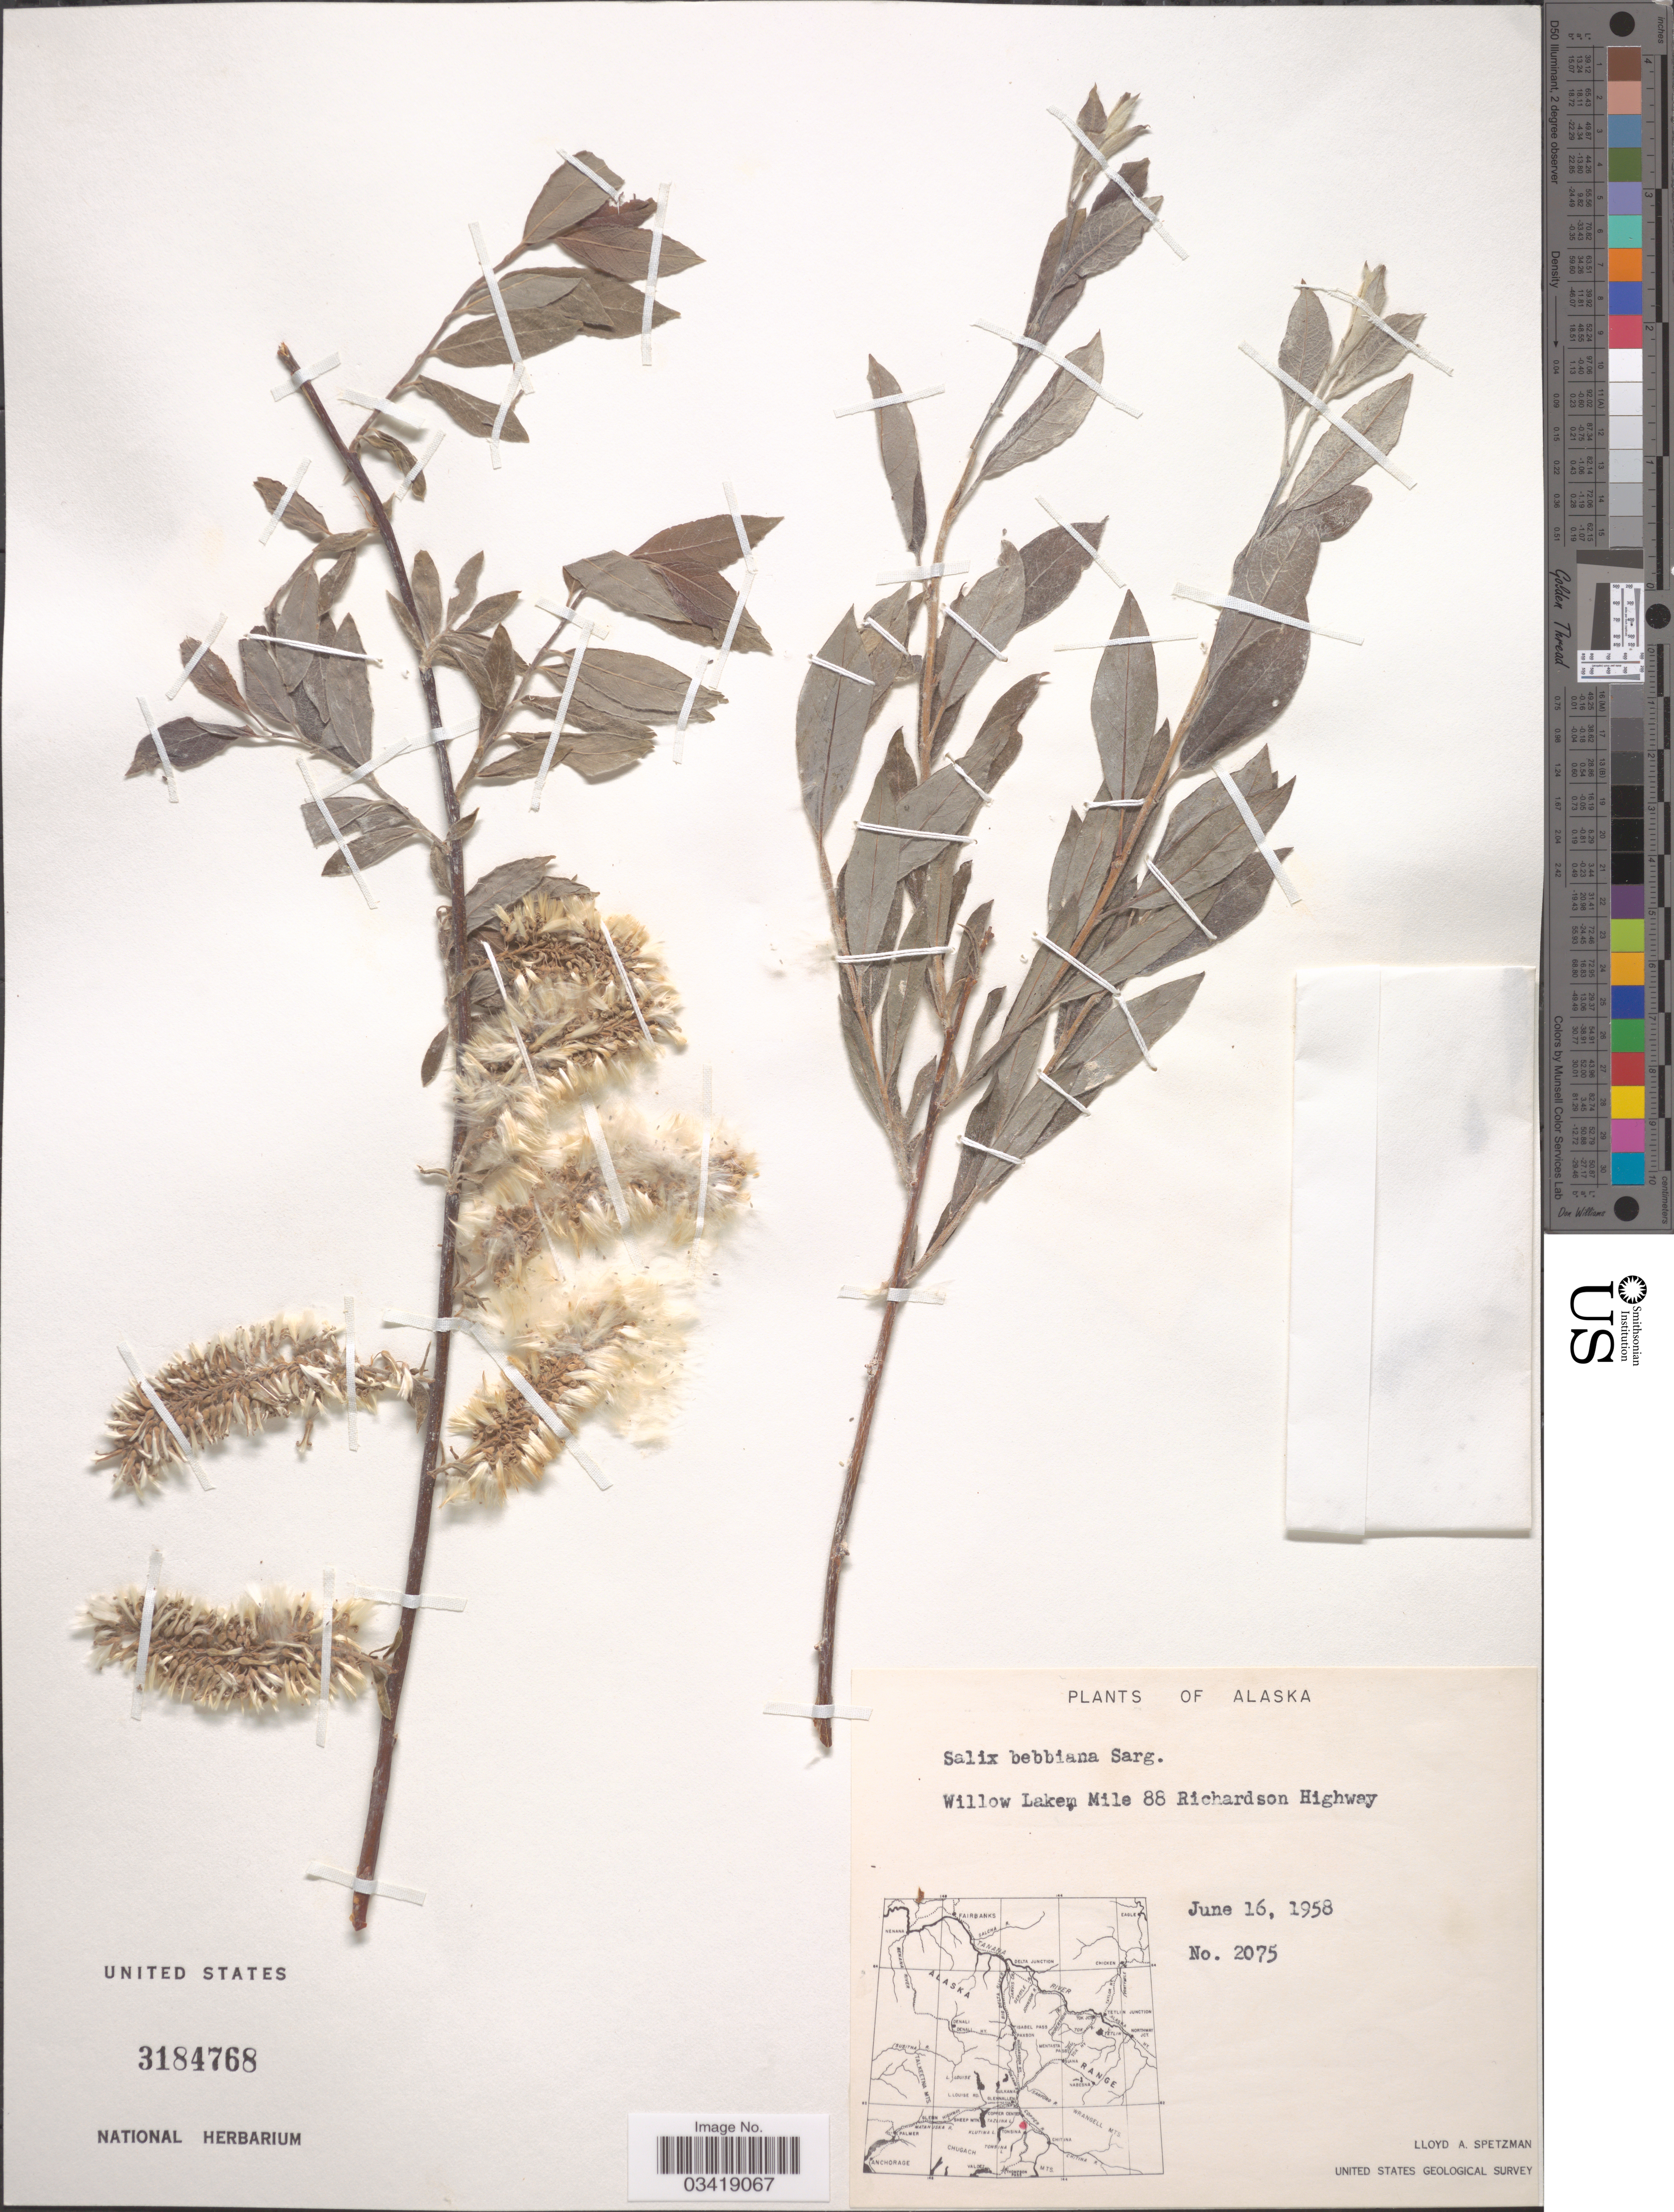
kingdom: Plantae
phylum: Tracheophyta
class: Magnoliopsida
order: Malpighiales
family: Salicaceae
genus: Salix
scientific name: Salix bebbiana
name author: Sarg.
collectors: L. Spetzman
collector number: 2075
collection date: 1958-06-16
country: United States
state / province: Alaska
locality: Willow Lake, Mile 88 Richardson Highway.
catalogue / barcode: US 3184768